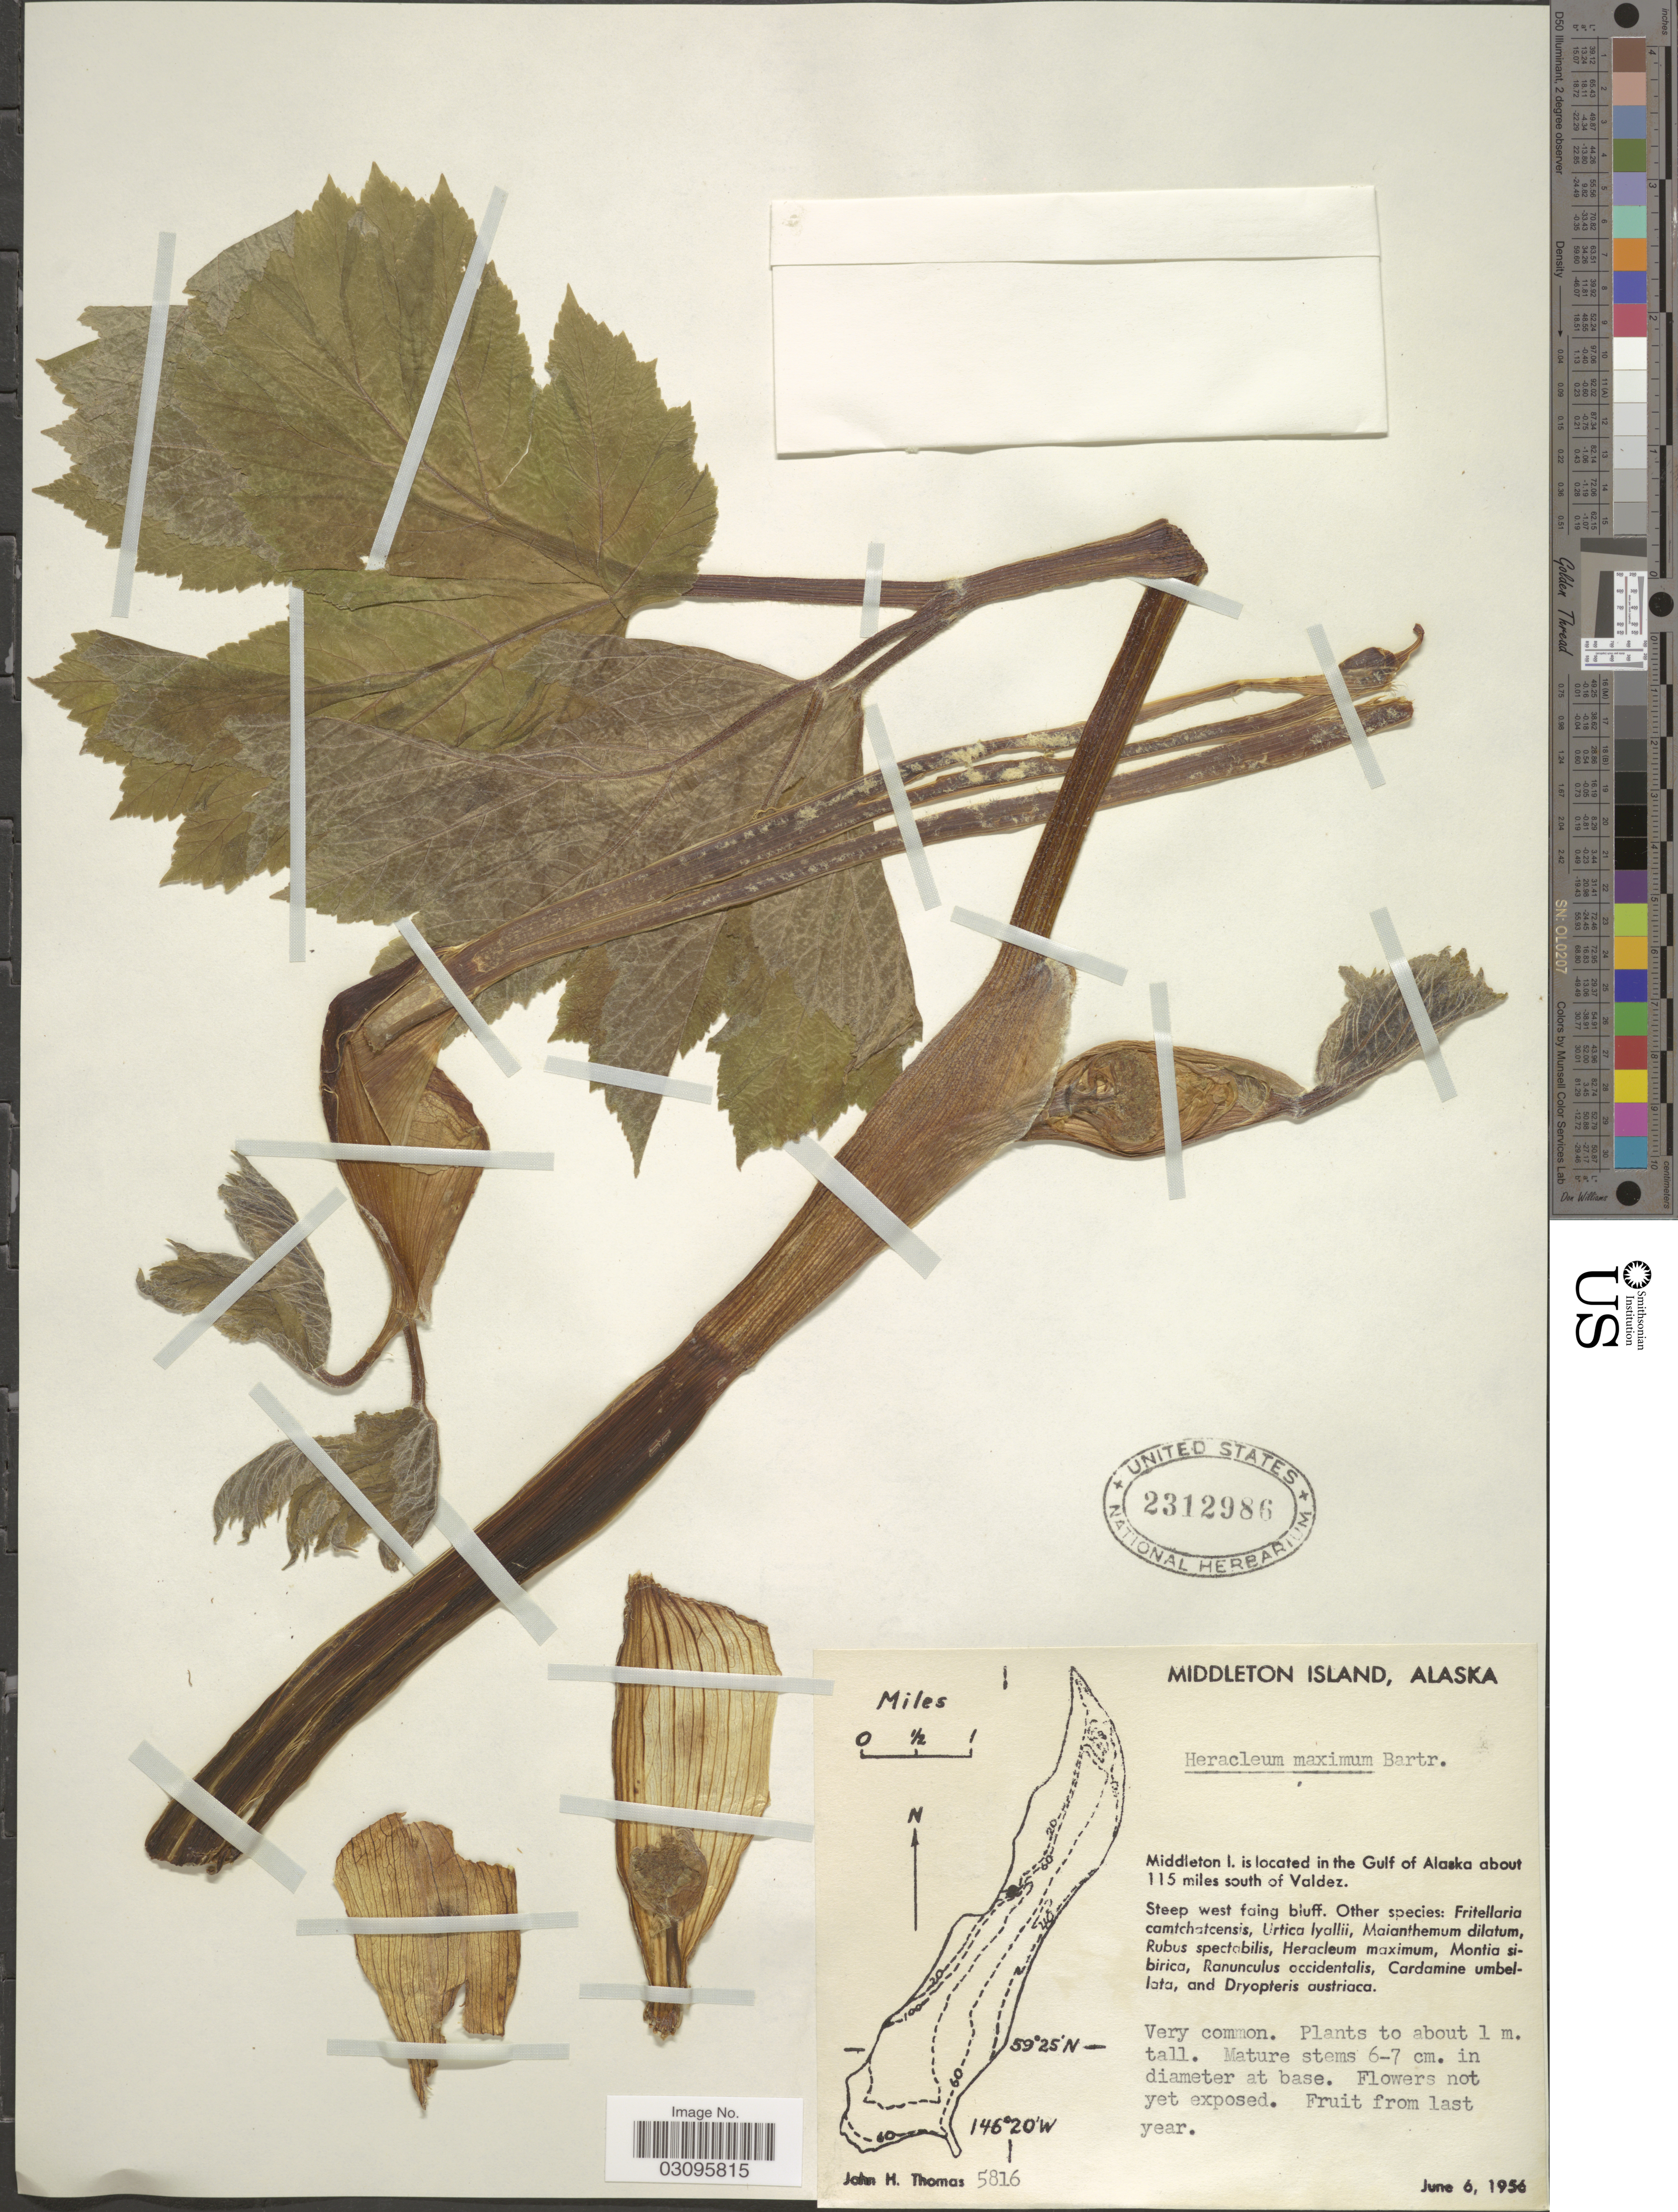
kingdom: Plantae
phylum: Tracheophyta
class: Magnoliopsida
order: Apiales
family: Apiaceae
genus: Heracleum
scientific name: Heracleum maximum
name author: W. Bartram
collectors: J. H. Thomas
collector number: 5816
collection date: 1956-06-06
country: United States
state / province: Alaska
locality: Middleton Island. Middleton I. is located in the Gulf of Alaska about 115 miles south of Valdez.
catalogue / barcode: US 2312986